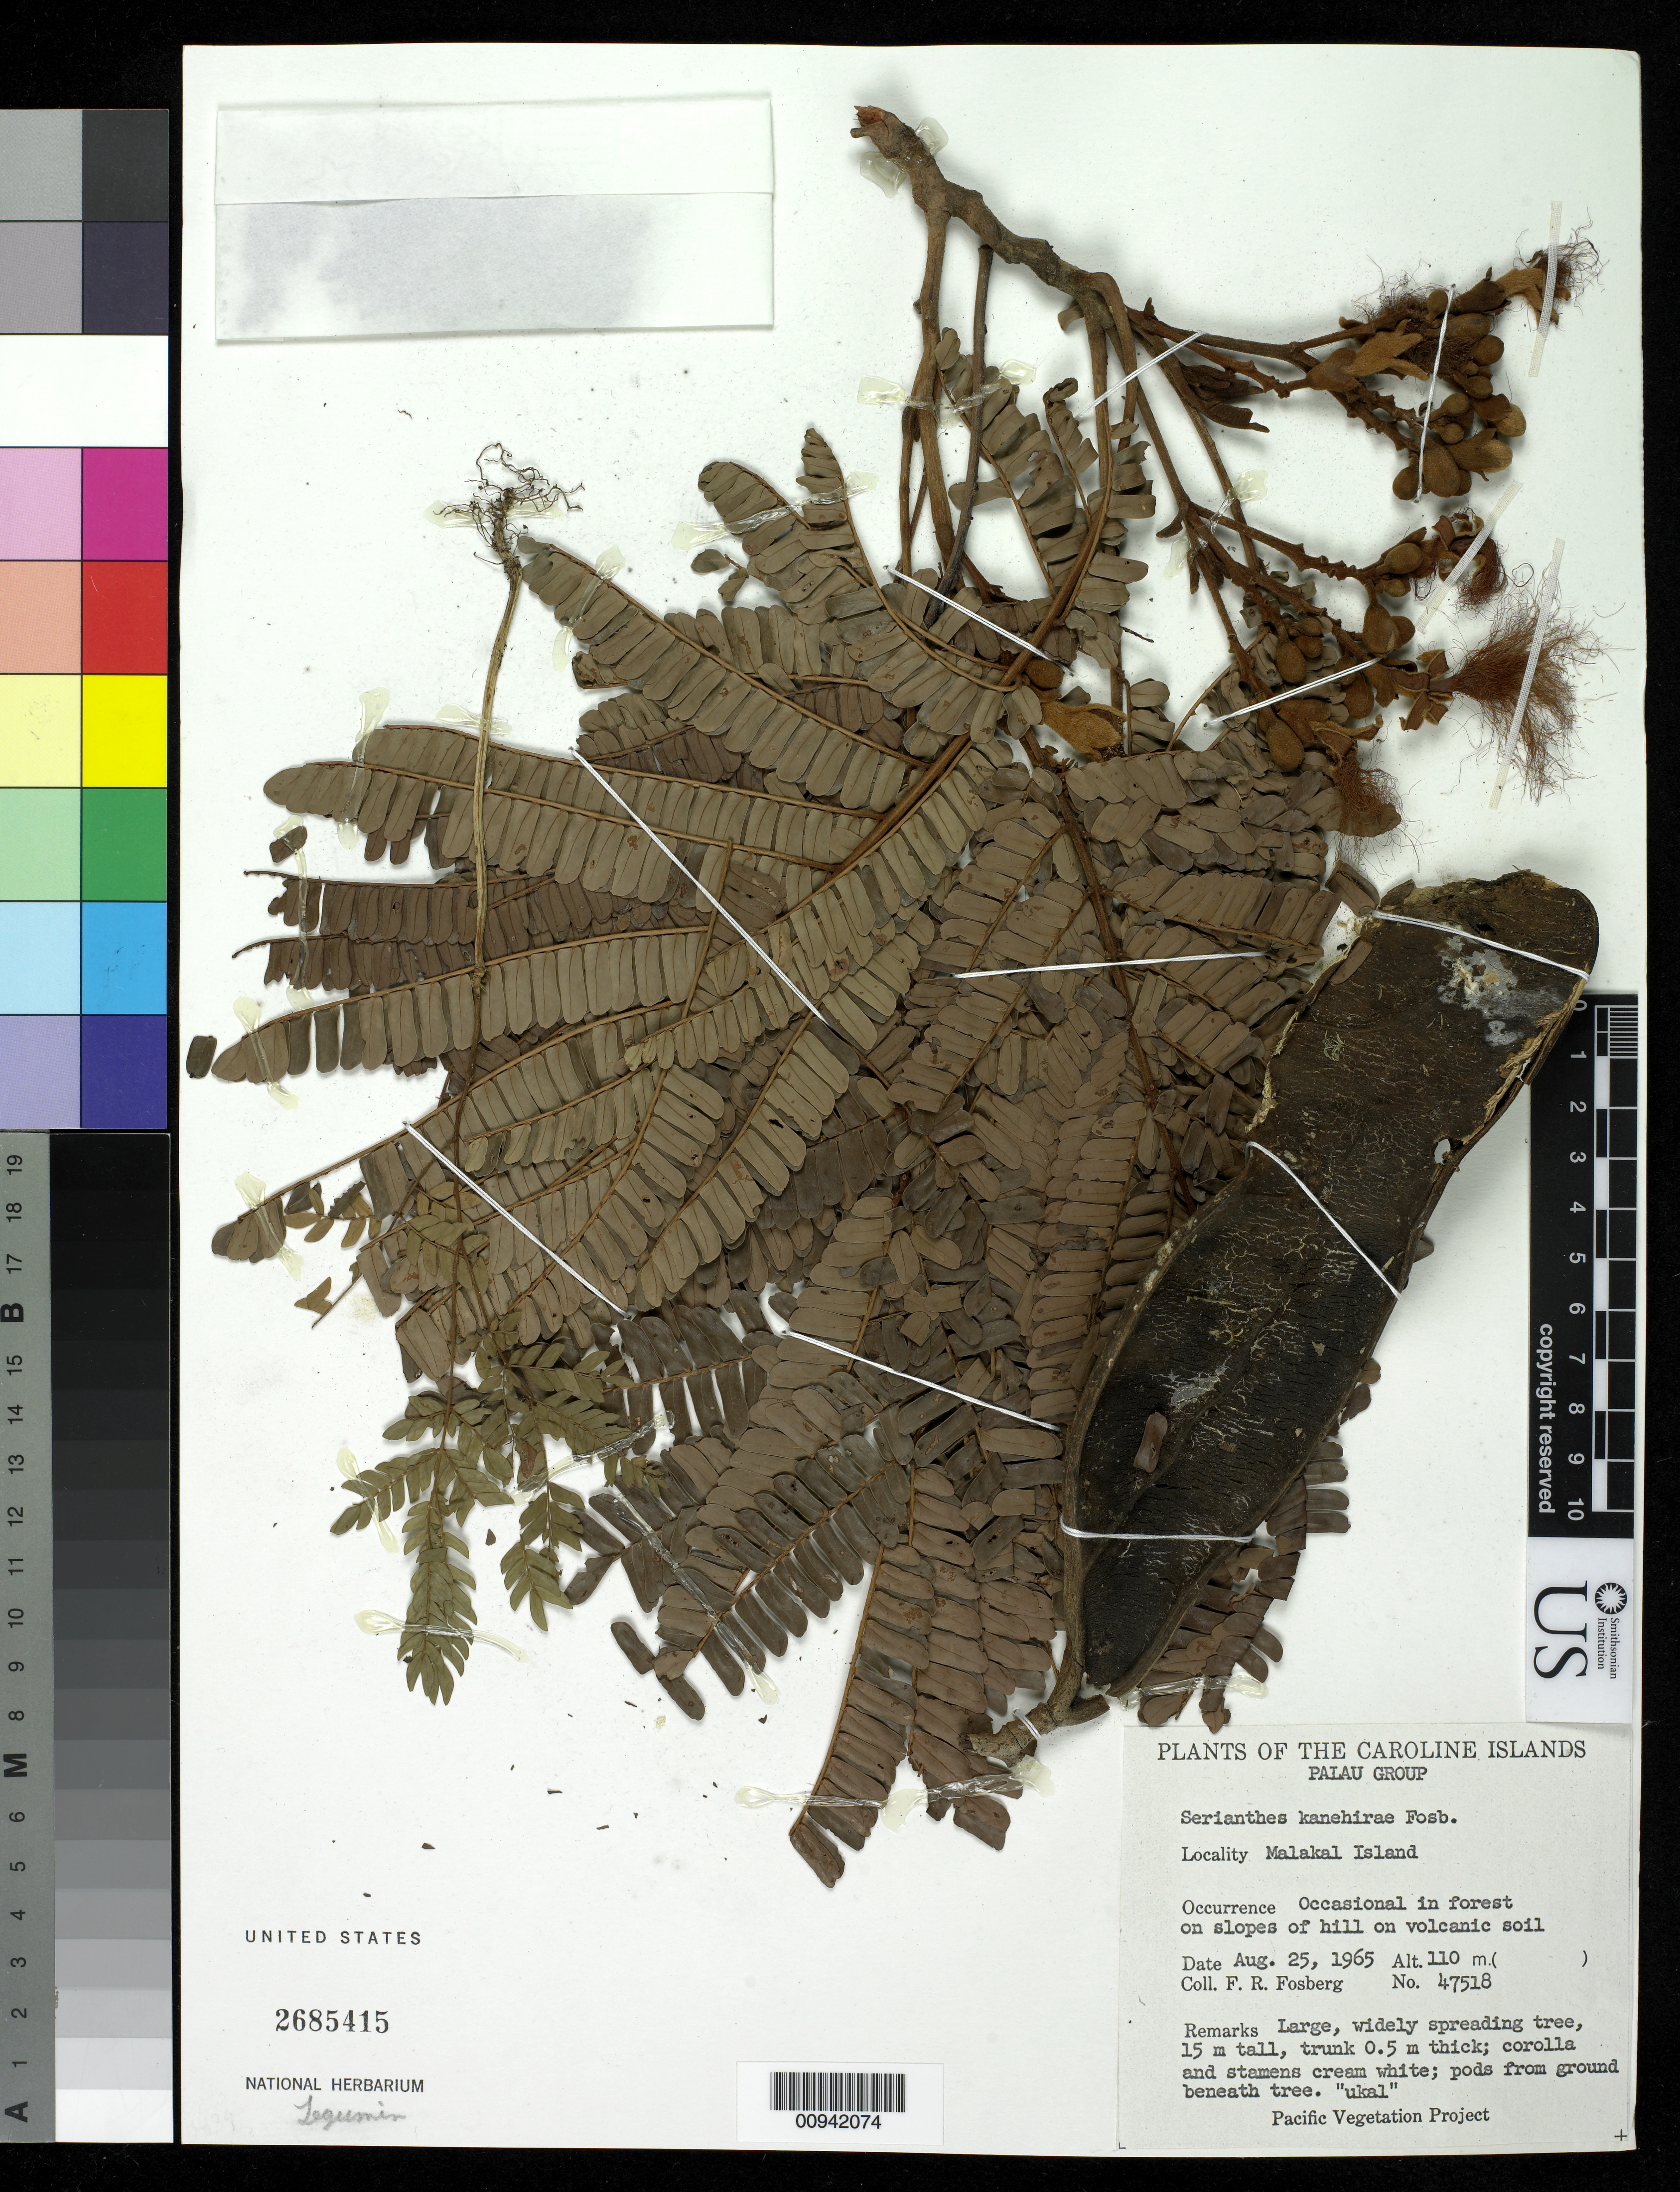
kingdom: Plantae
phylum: Tracheophyta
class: Magnoliopsida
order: Fabales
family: Fabaceae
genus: Serianthes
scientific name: Serianthes kanehirae var. kanehirae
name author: Fosberg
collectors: F. R. Fosberg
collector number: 47518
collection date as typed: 25 Aug 1965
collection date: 1965-08-25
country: Palau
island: Ngemelachel (Malakal)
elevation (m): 34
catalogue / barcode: US 2685415